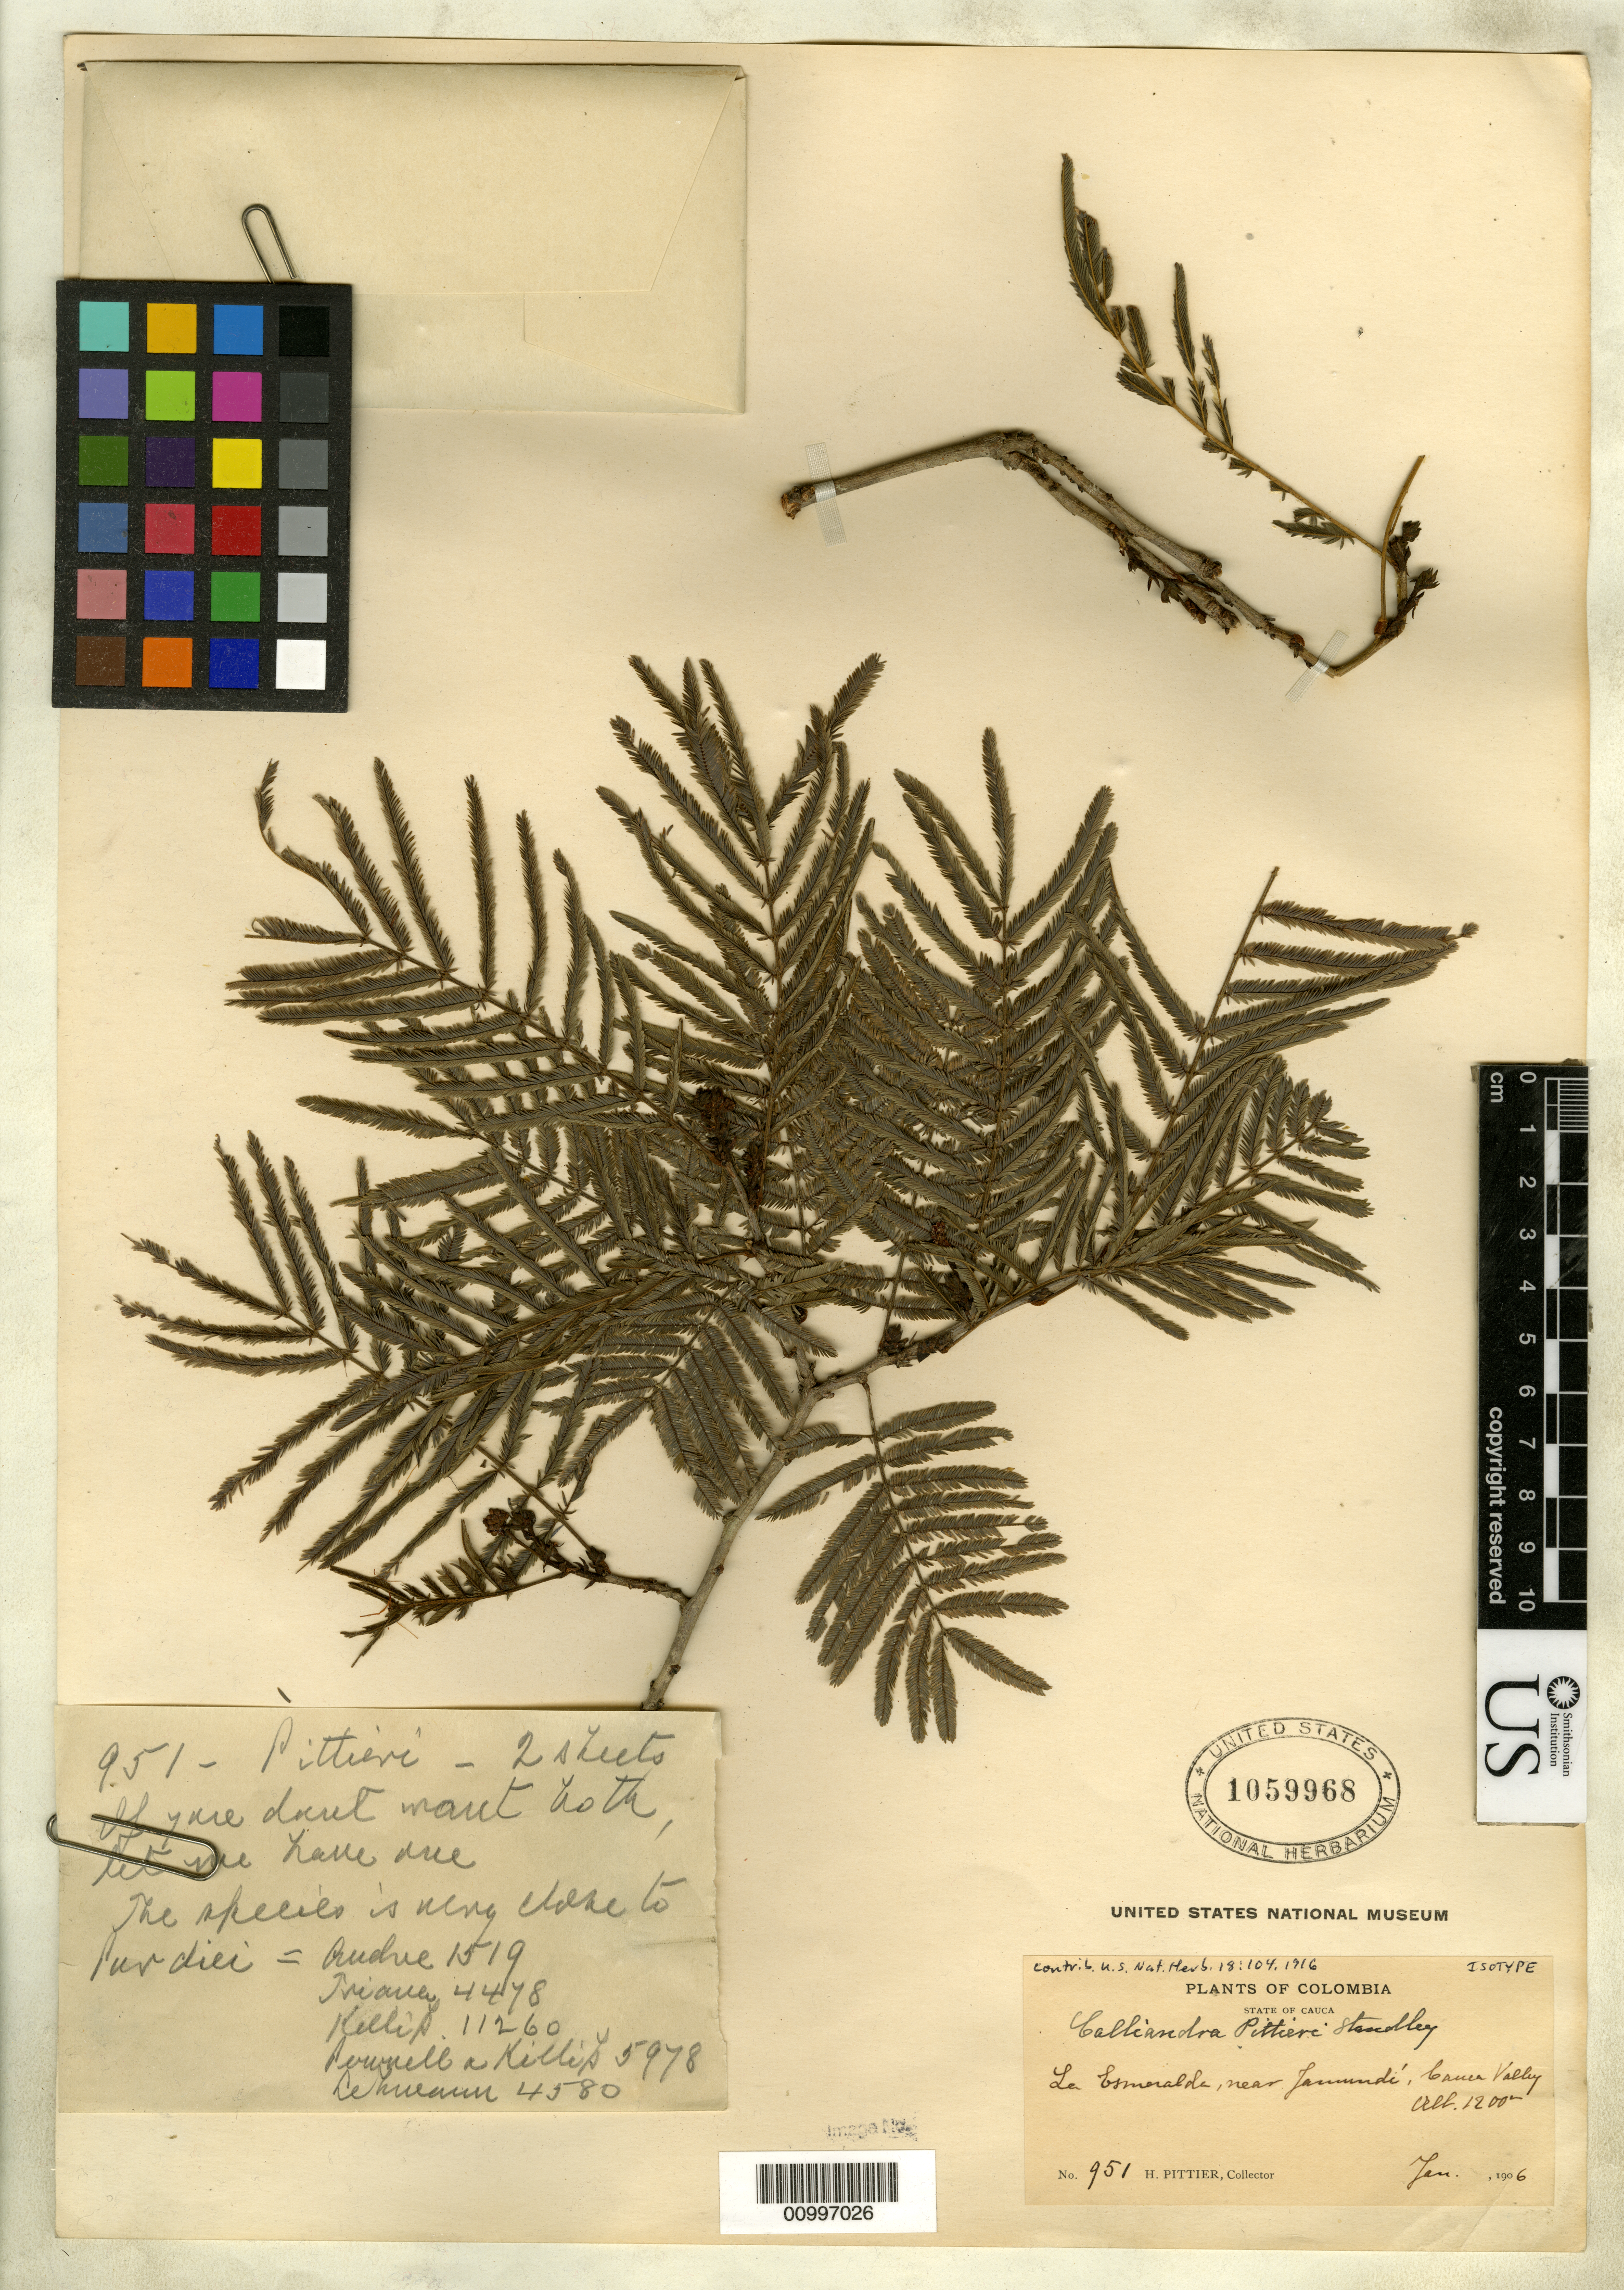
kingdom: Plantae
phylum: Tracheophyta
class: Magnoliopsida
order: Fabales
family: Fabaceae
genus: Calliandra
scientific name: Calliandra pittieri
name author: Standl.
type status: Isotype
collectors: H. F. Pittier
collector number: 951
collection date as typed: Jan 1906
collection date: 1906-01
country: Colombia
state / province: Cauca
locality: La Esmeralda, near Jamundi, Cauca Valley.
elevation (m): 1200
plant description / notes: The label gives the collection year as 1906, but this is most likely in error [date on holotype is 1905].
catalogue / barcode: US 1059968